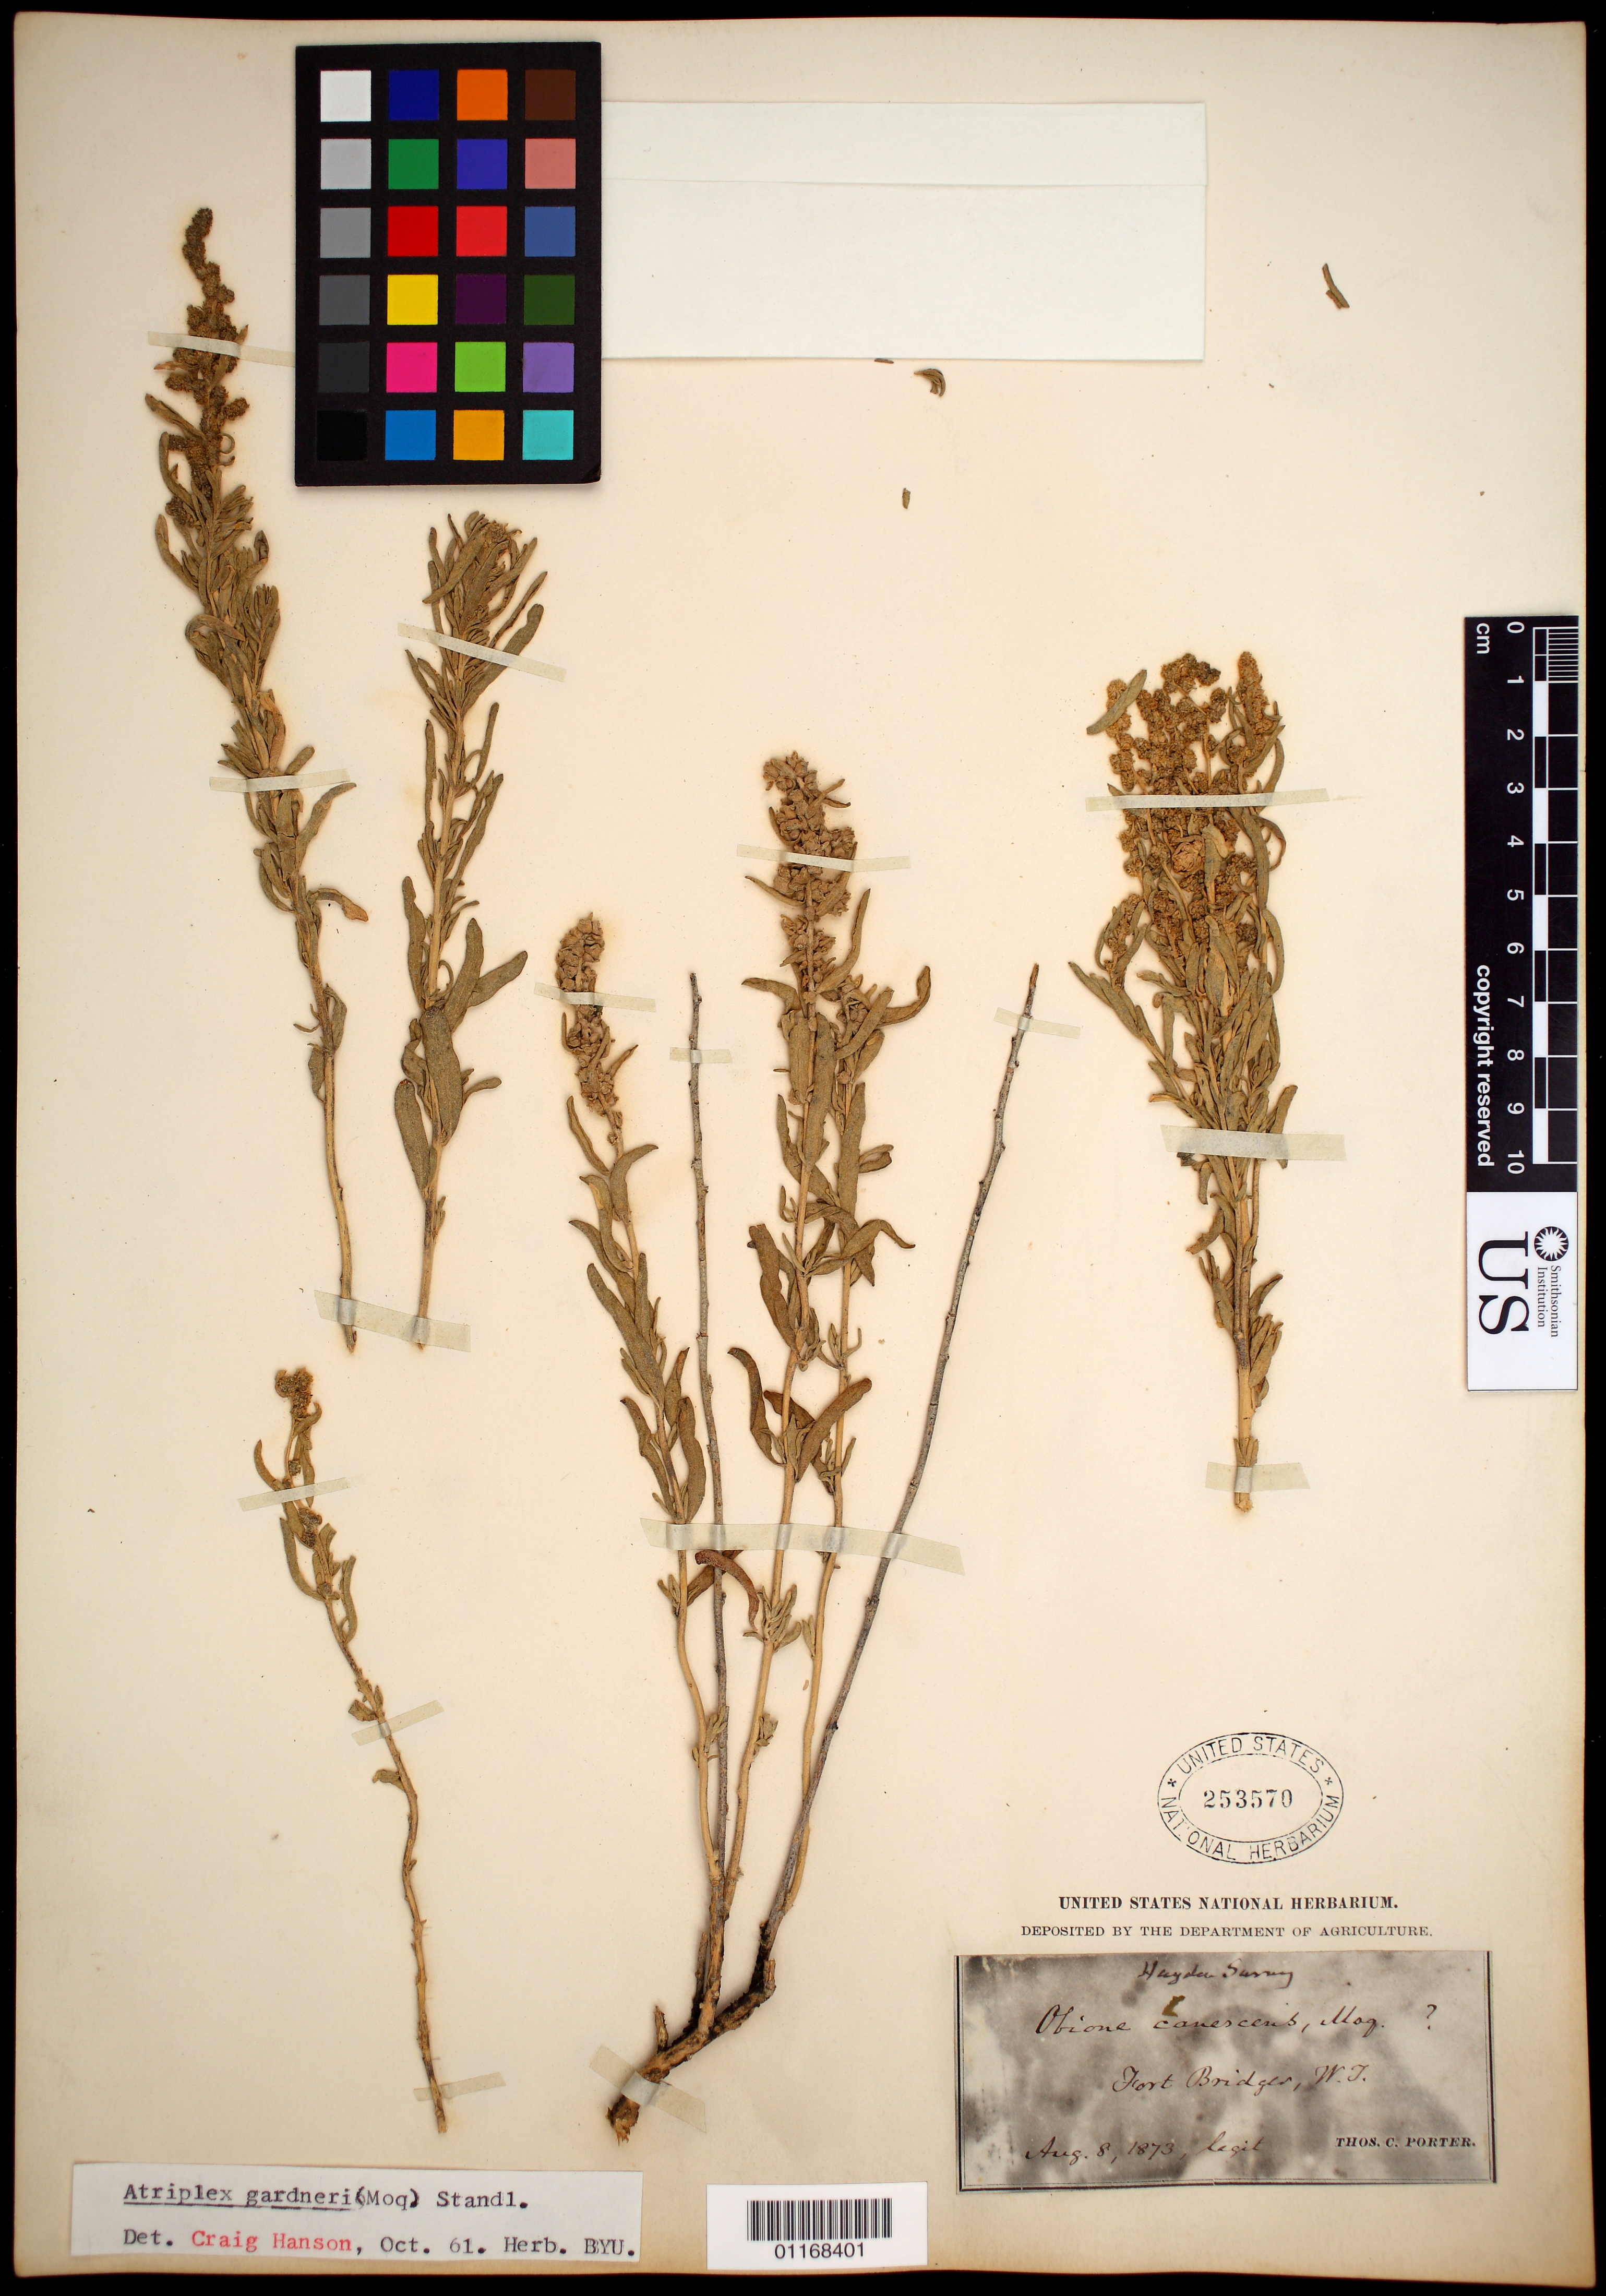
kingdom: Plantae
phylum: Tracheophyta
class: Magnoliopsida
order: Caryophyllales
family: Amaranthaceae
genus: Atriplex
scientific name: Atriplex gardneri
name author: (Moq.) D. Dietr.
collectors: T. C. Porter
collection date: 1873-08-08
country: United States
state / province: Wyoming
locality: Fort Bridger.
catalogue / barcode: US 253570